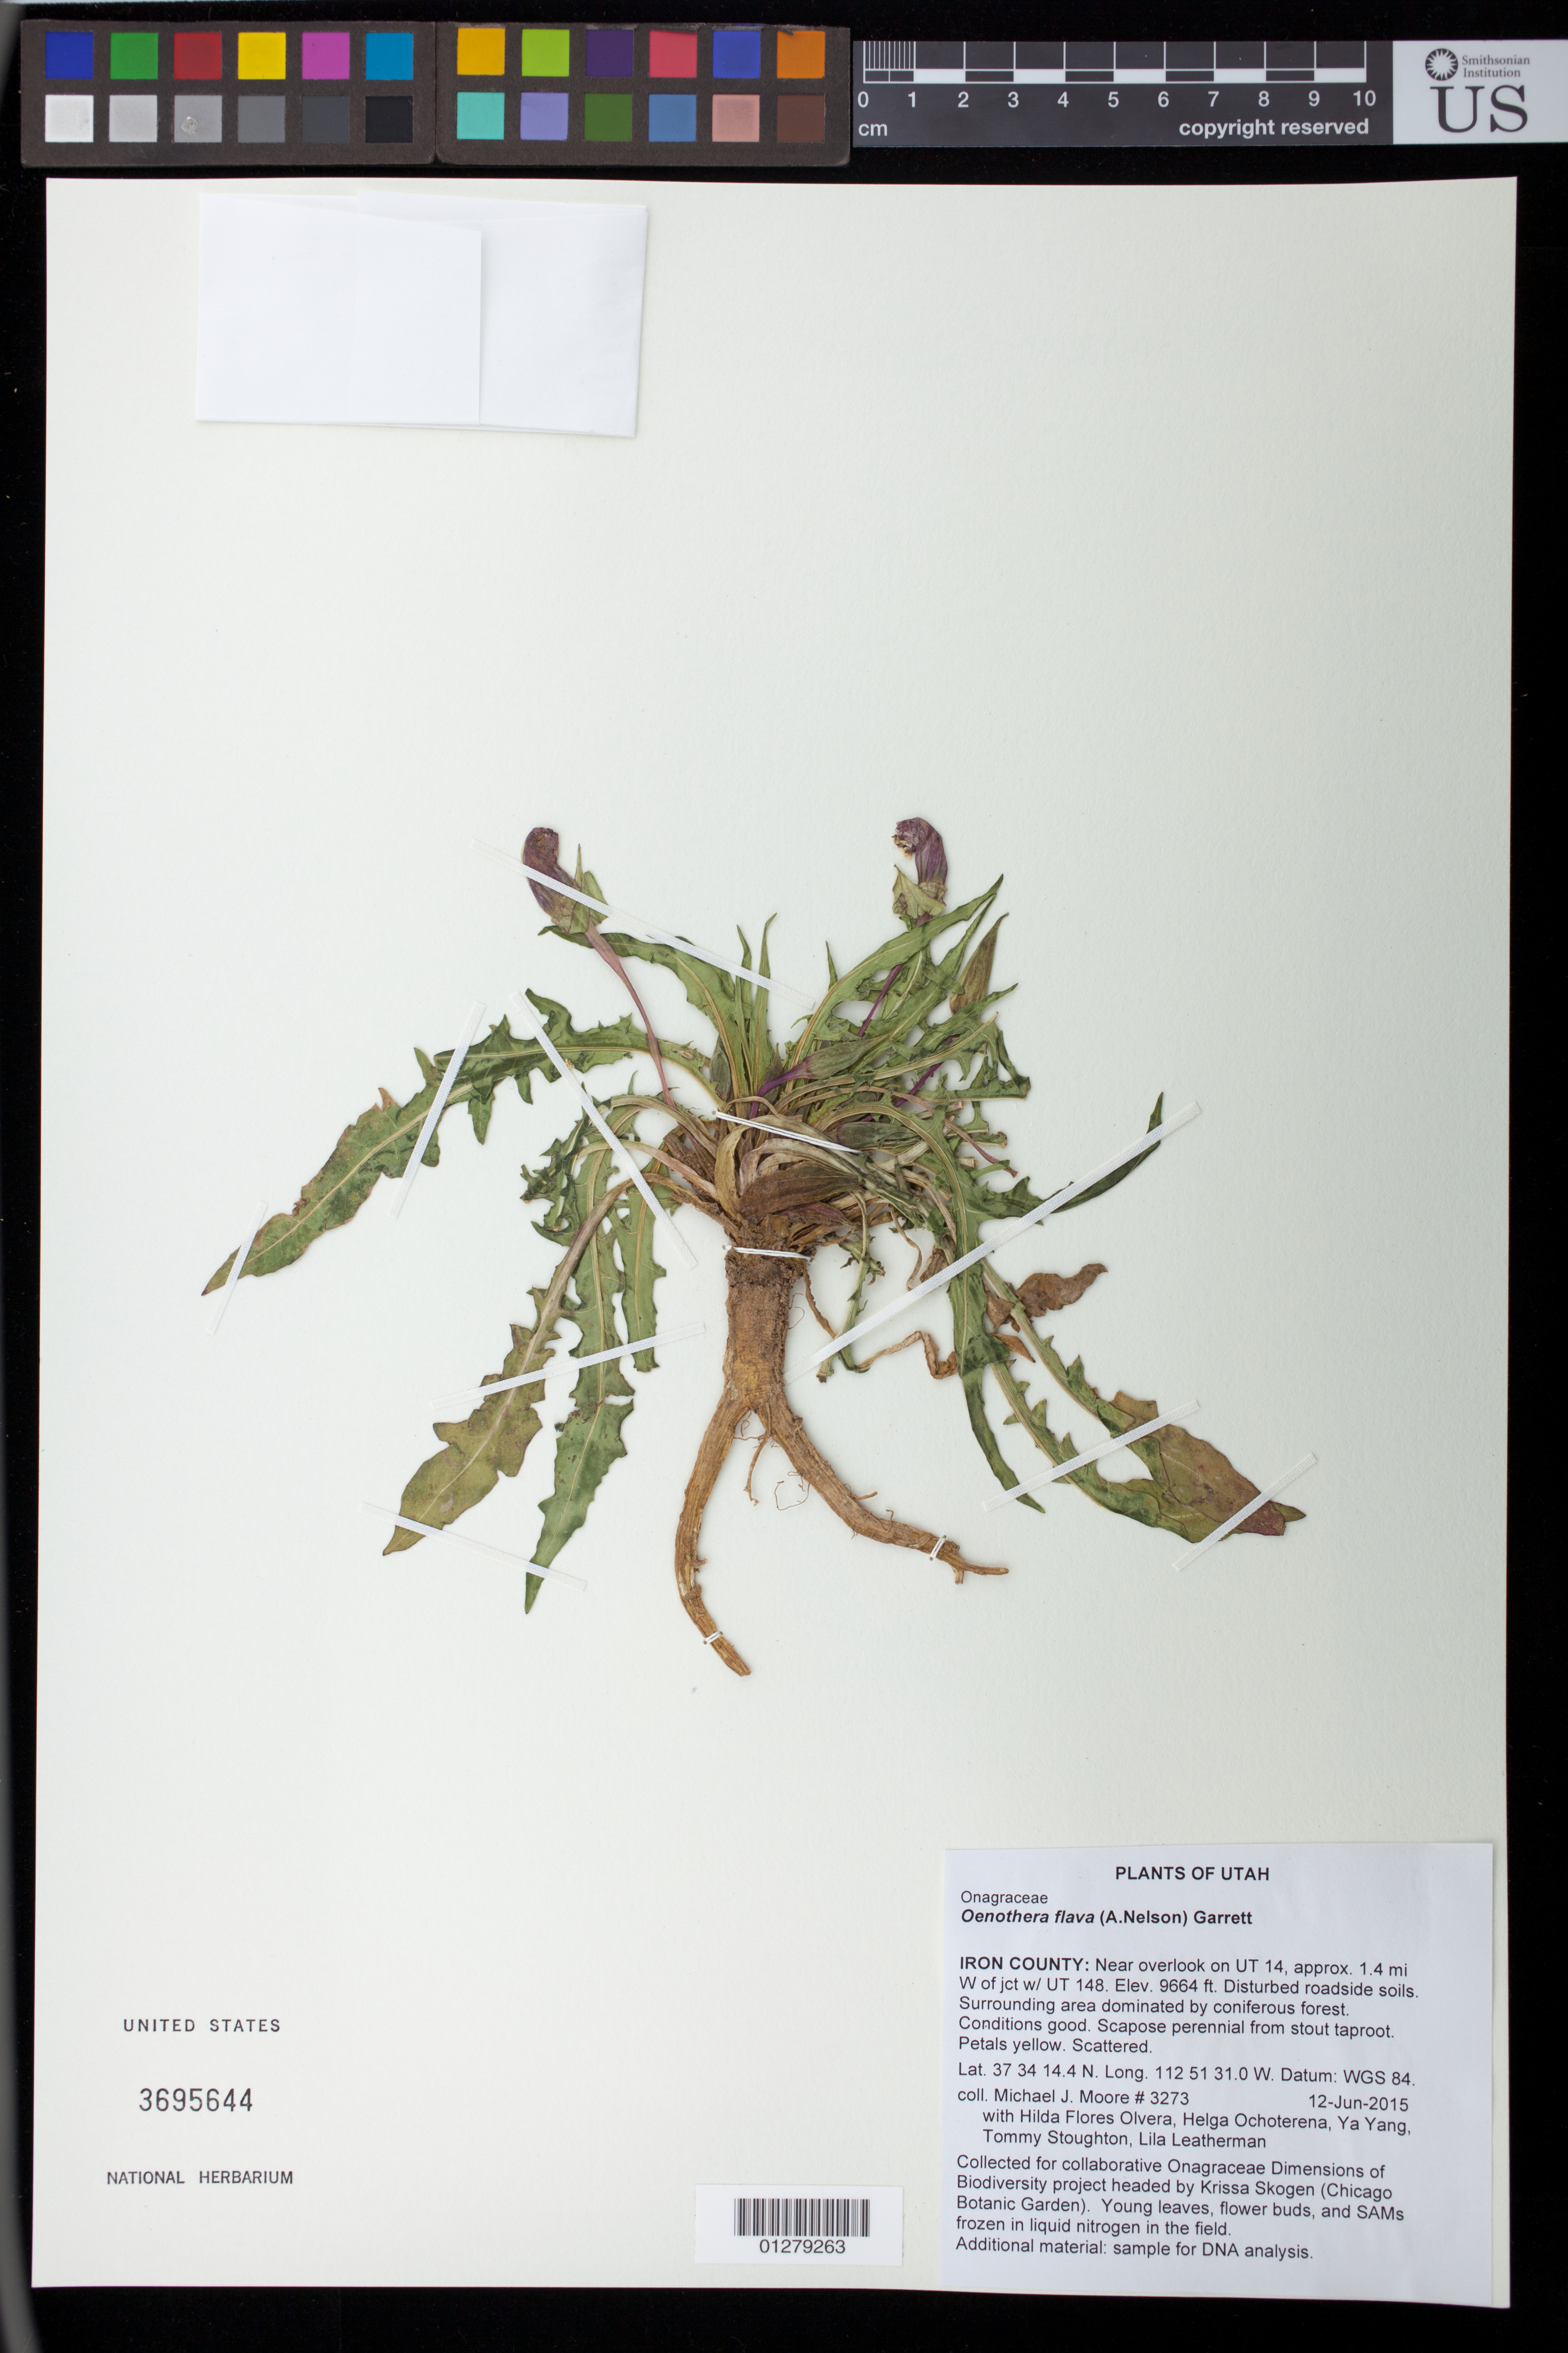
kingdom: Plantae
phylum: Tracheophyta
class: Magnoliopsida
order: Myrtales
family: Onagraceae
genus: Oenothera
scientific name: Oenothera flava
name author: (A. Nelson) Garrett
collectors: M. J. Moore, H. Flores Olvera, H. Ochoterena-B., Y. Yang, T. Stoughton & L. Leatherman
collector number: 3273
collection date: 2015-06-12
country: United States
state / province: Utah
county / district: Iron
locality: Near overlook on UT 14, approx. 1.4 mi W of jct w/ UT 148.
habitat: Disturbed roadside soils. Surrounding area dominated by coniferous forest. Conditions good.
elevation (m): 2946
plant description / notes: Collected for collaborative Onagraceae Dimensions of Biodiversity project headed by Krissa Skogen (Chicago Botanic Garden). Young leaves, flower buds, and SAMs frozen in liquid nitrogen in the field.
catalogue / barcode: US 3695644